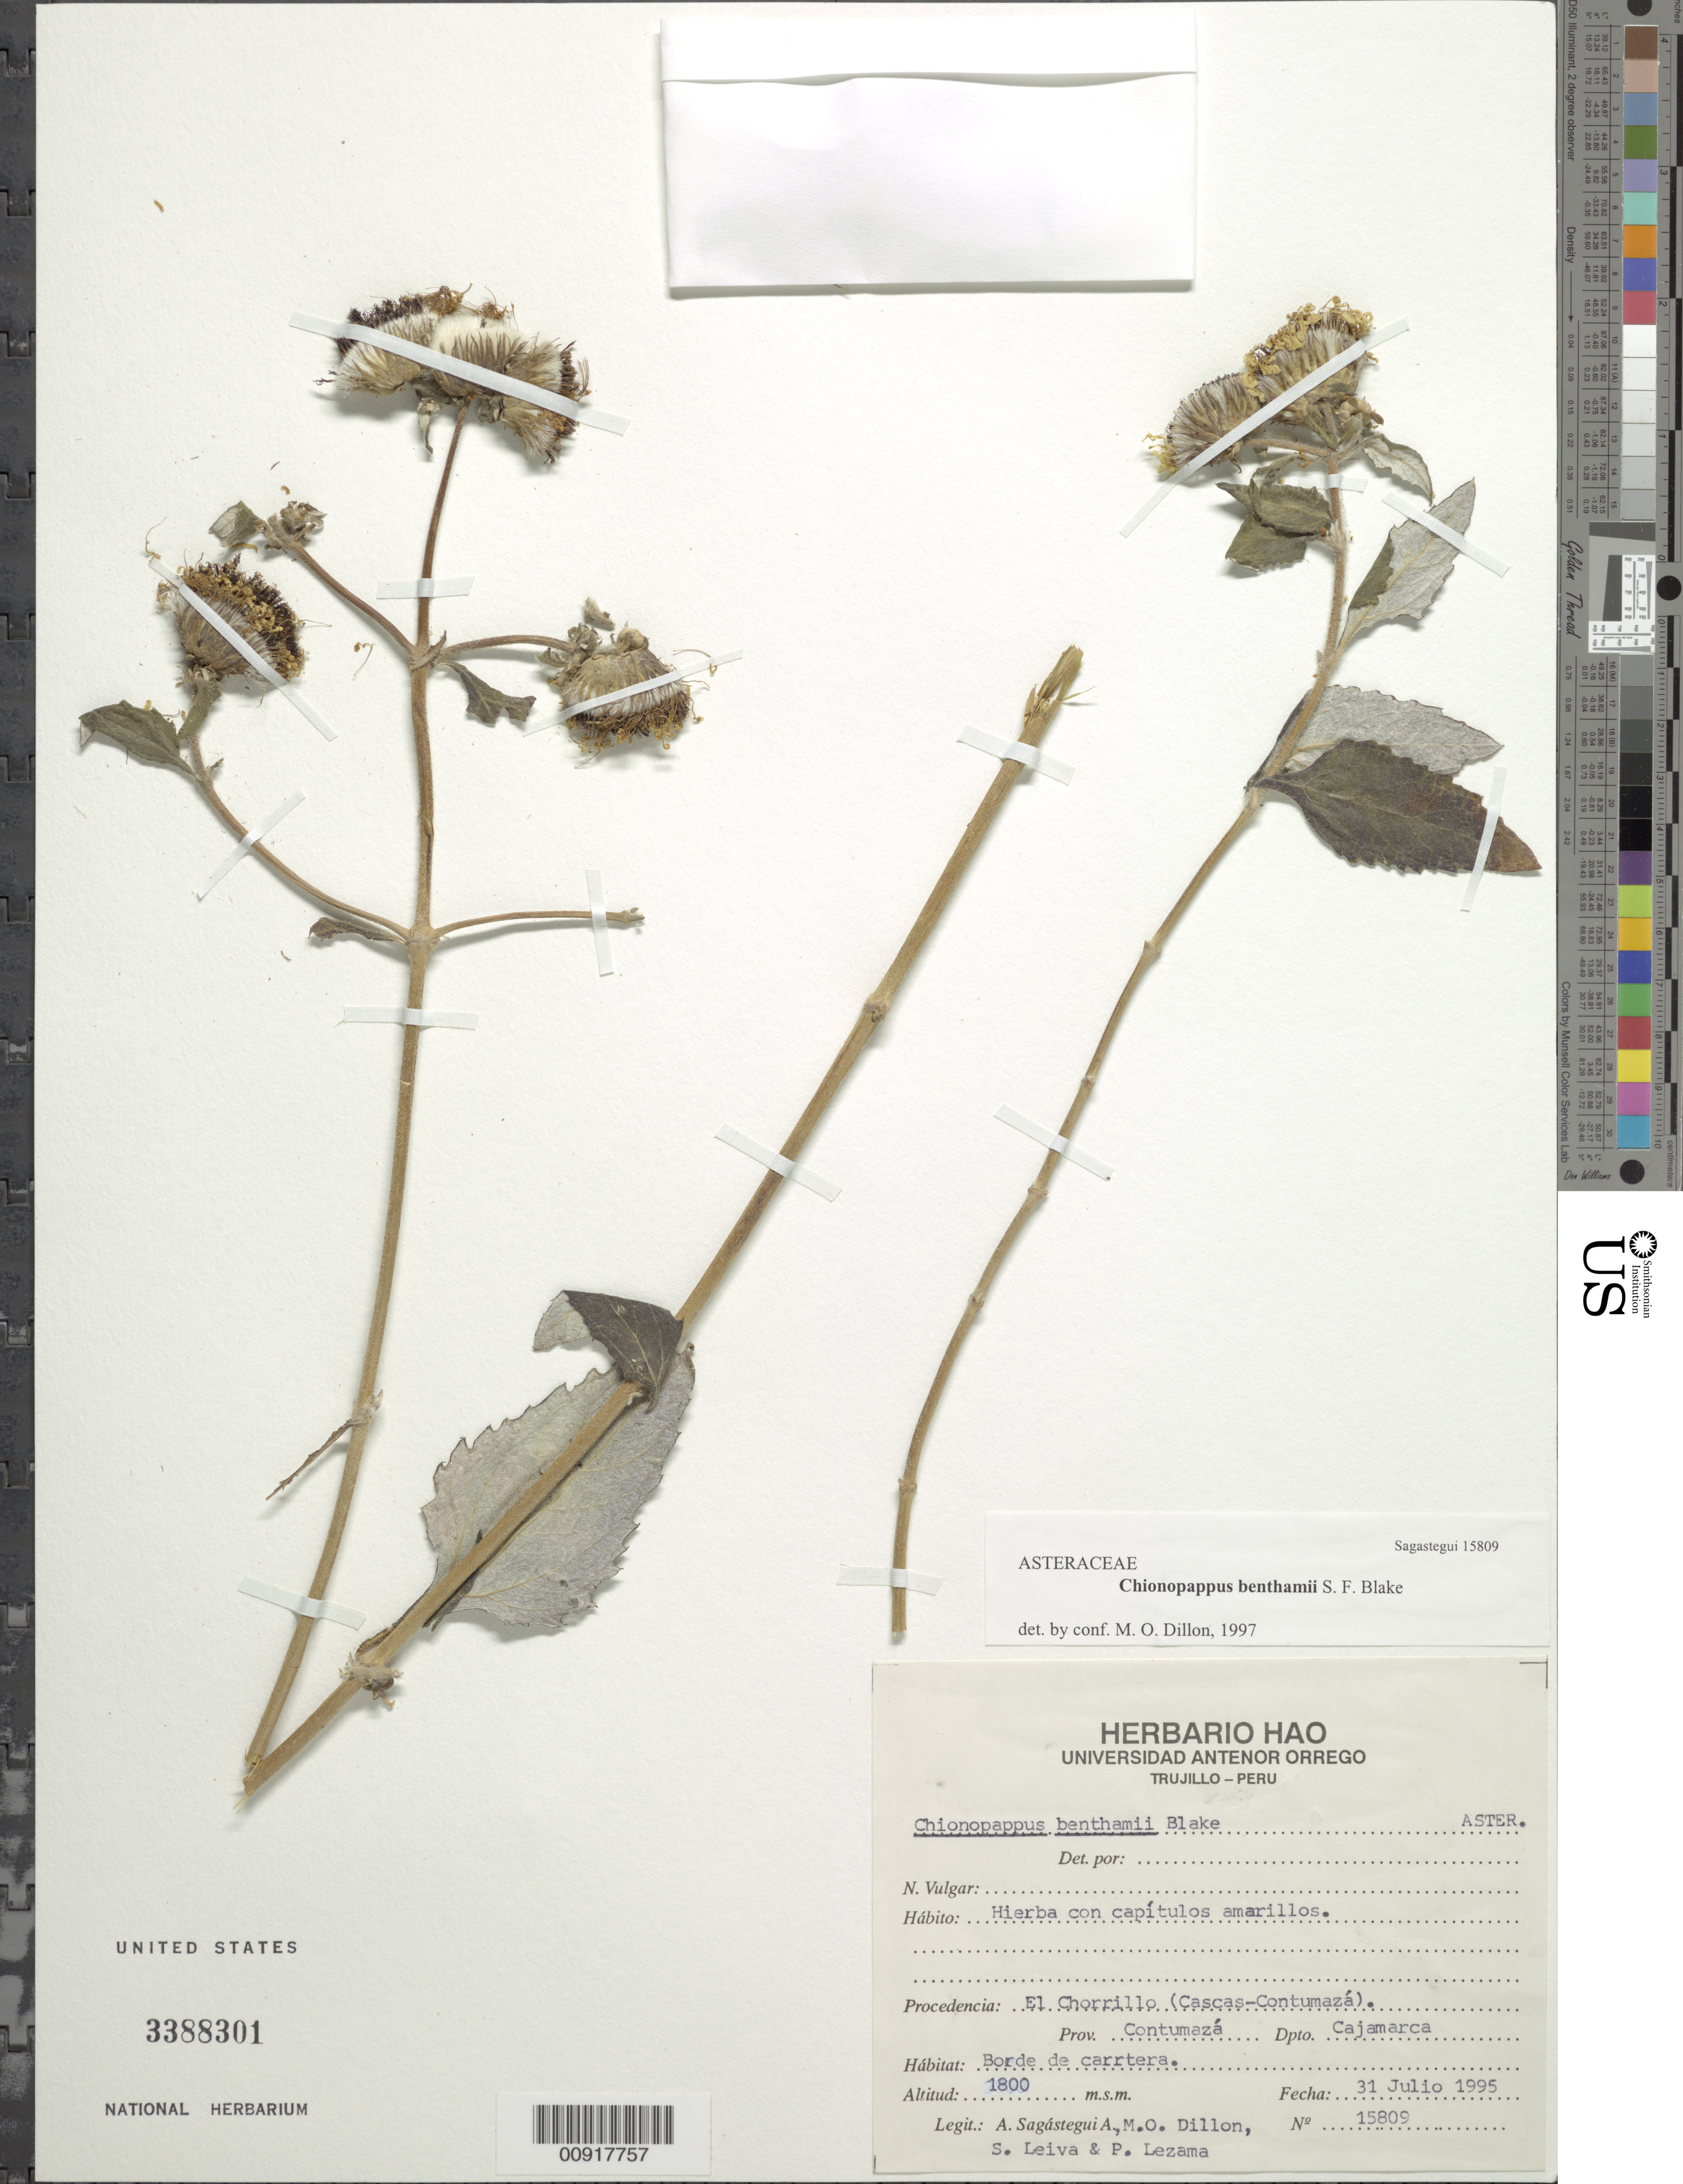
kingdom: Plantae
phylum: Tracheophyta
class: Magnoliopsida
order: Asterales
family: Asteraceae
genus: Chionopappus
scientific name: Chionopappus benthamii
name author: S.F. Blake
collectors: A. Sagástegui A., M. O. Dillon, S. Leiva & P. Lezama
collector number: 15809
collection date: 1995-07-31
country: Peru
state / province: Cajamarca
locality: El Chorrillo (Cascas-Contumazá). Prov. Contumazá. Dpto. Cajamarca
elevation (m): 1800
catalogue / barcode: US 3388301